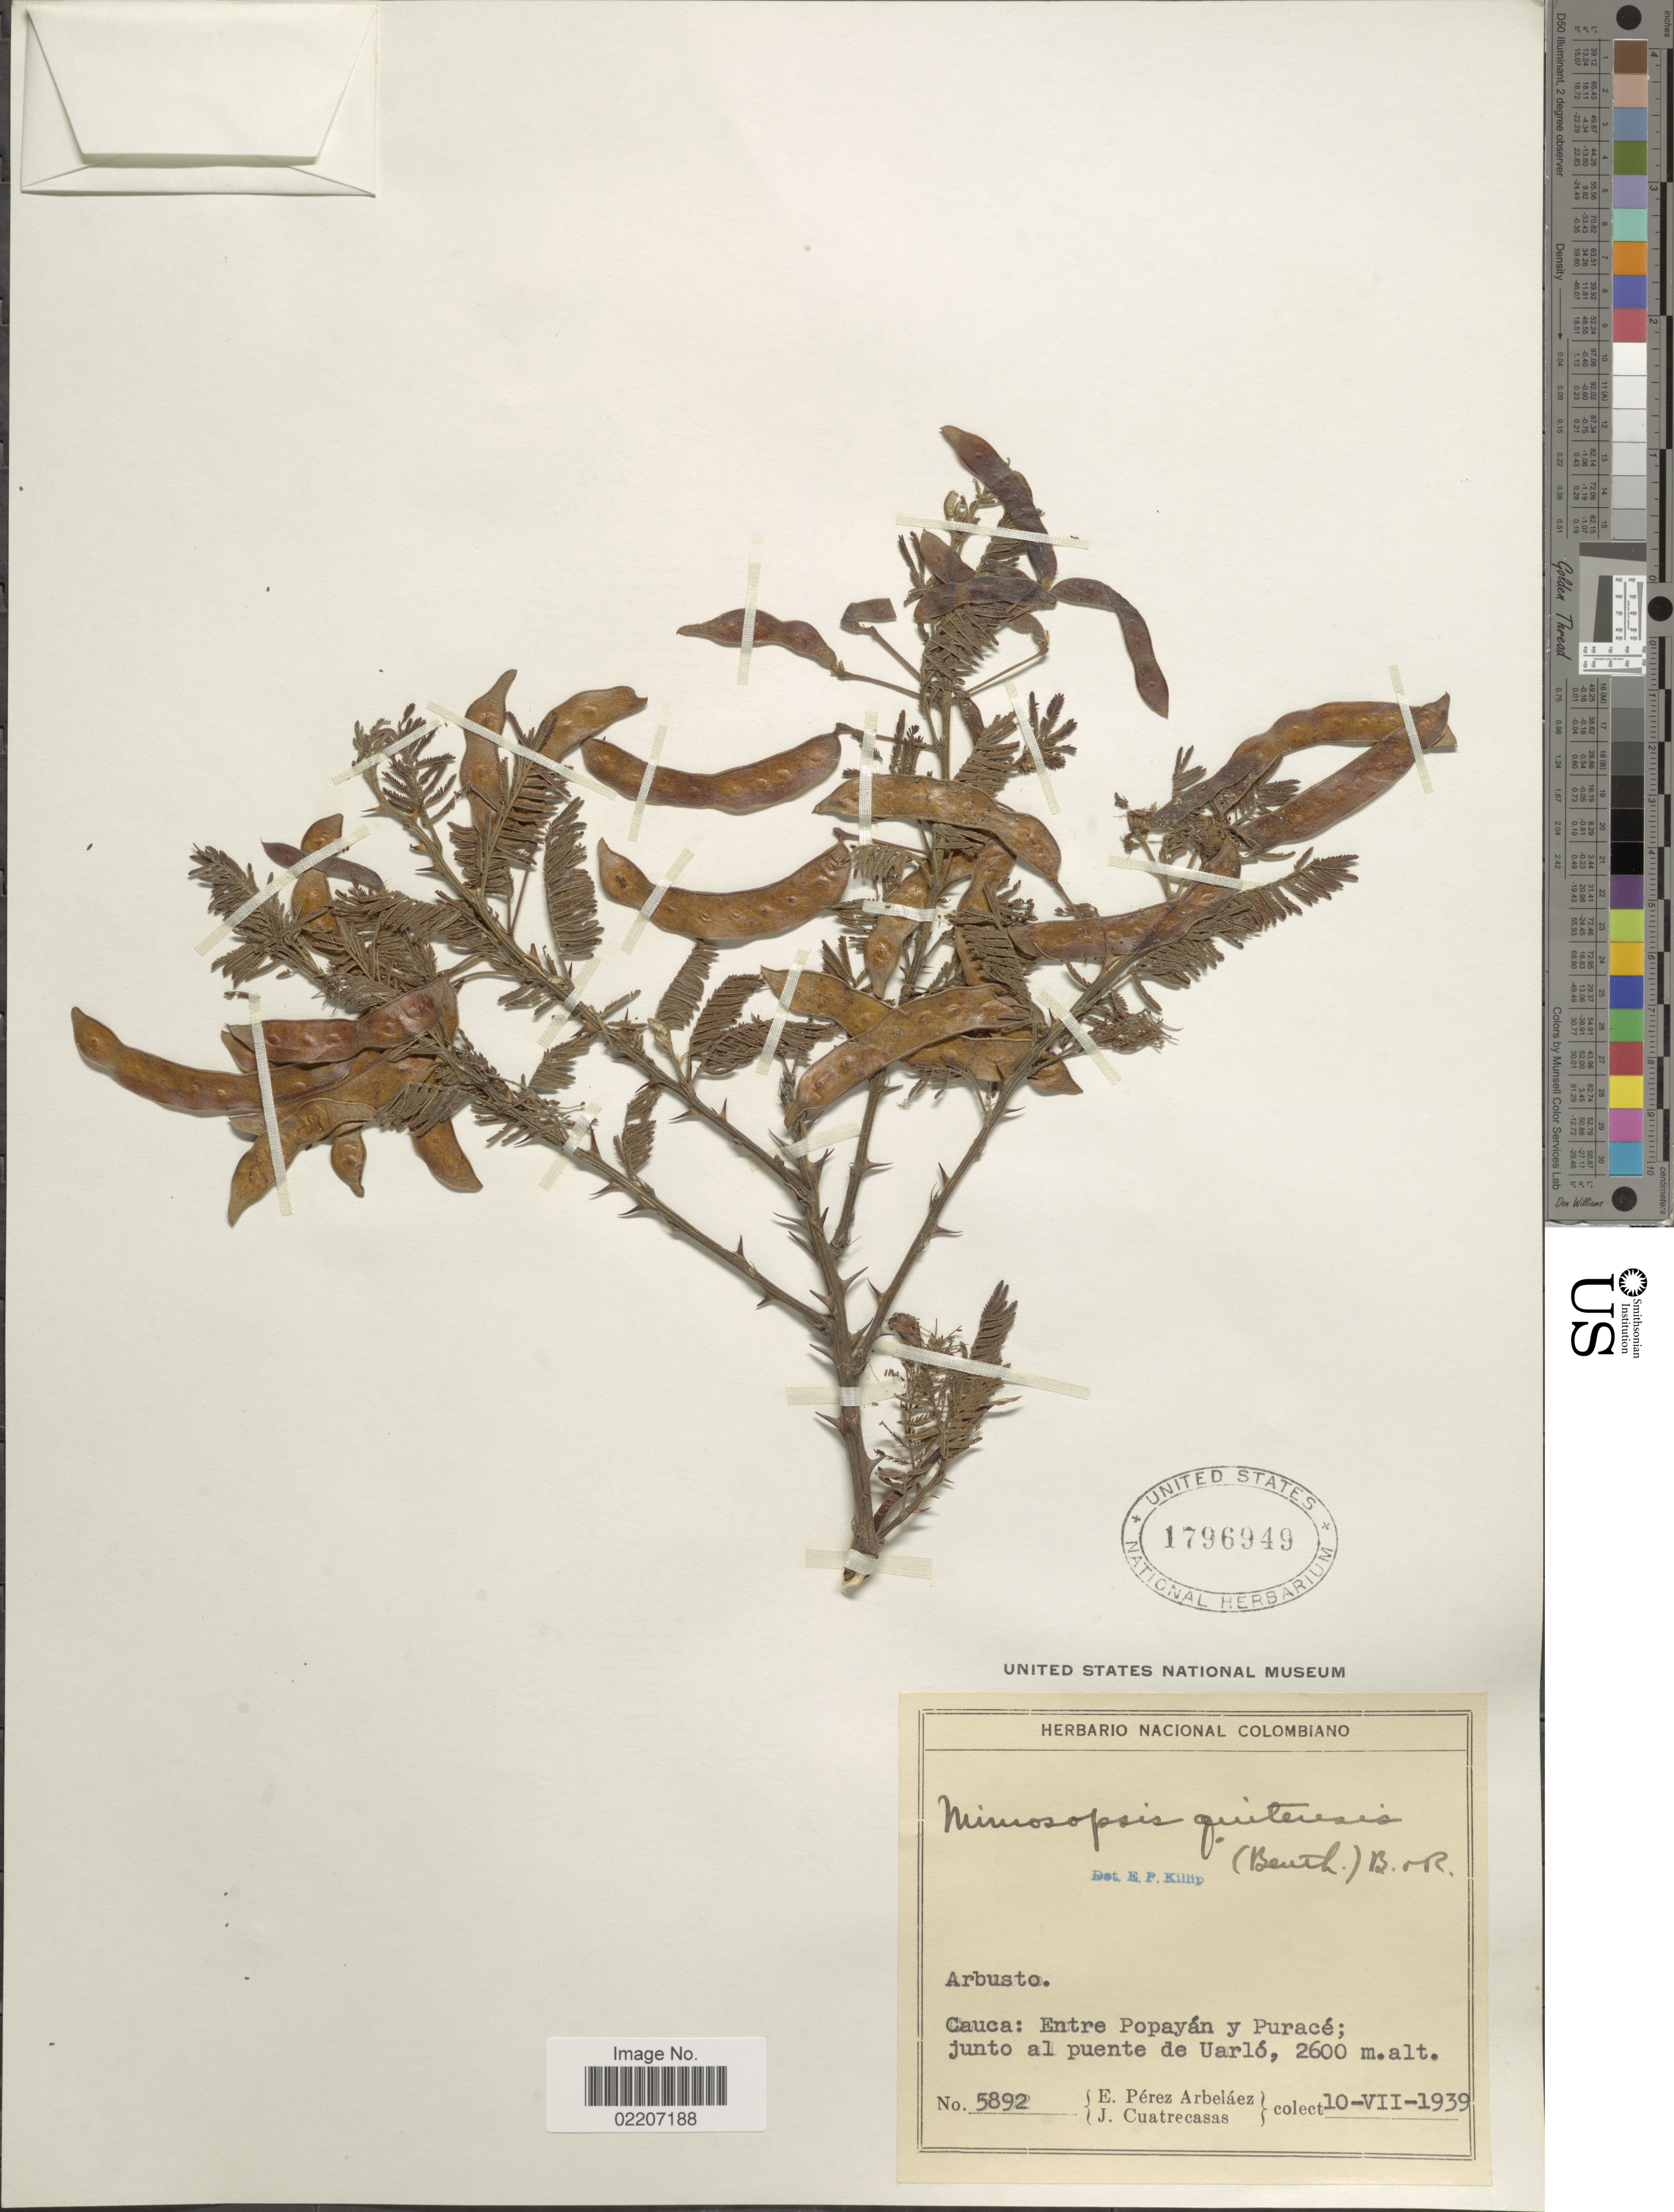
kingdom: Plantae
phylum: Tracheophyta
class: Magnoliopsida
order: Fabales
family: Fabaceae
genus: Mimosa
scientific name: Mimosa quitensis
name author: Benth.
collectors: E. Pérez Arbeláez & J. Cuatrecasas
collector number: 5892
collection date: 1939-07-10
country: Colombia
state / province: Cauca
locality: Cauca: Entre Popayan y Purace: Junta al ouente de Uarlo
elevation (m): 2600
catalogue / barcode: US 1796949